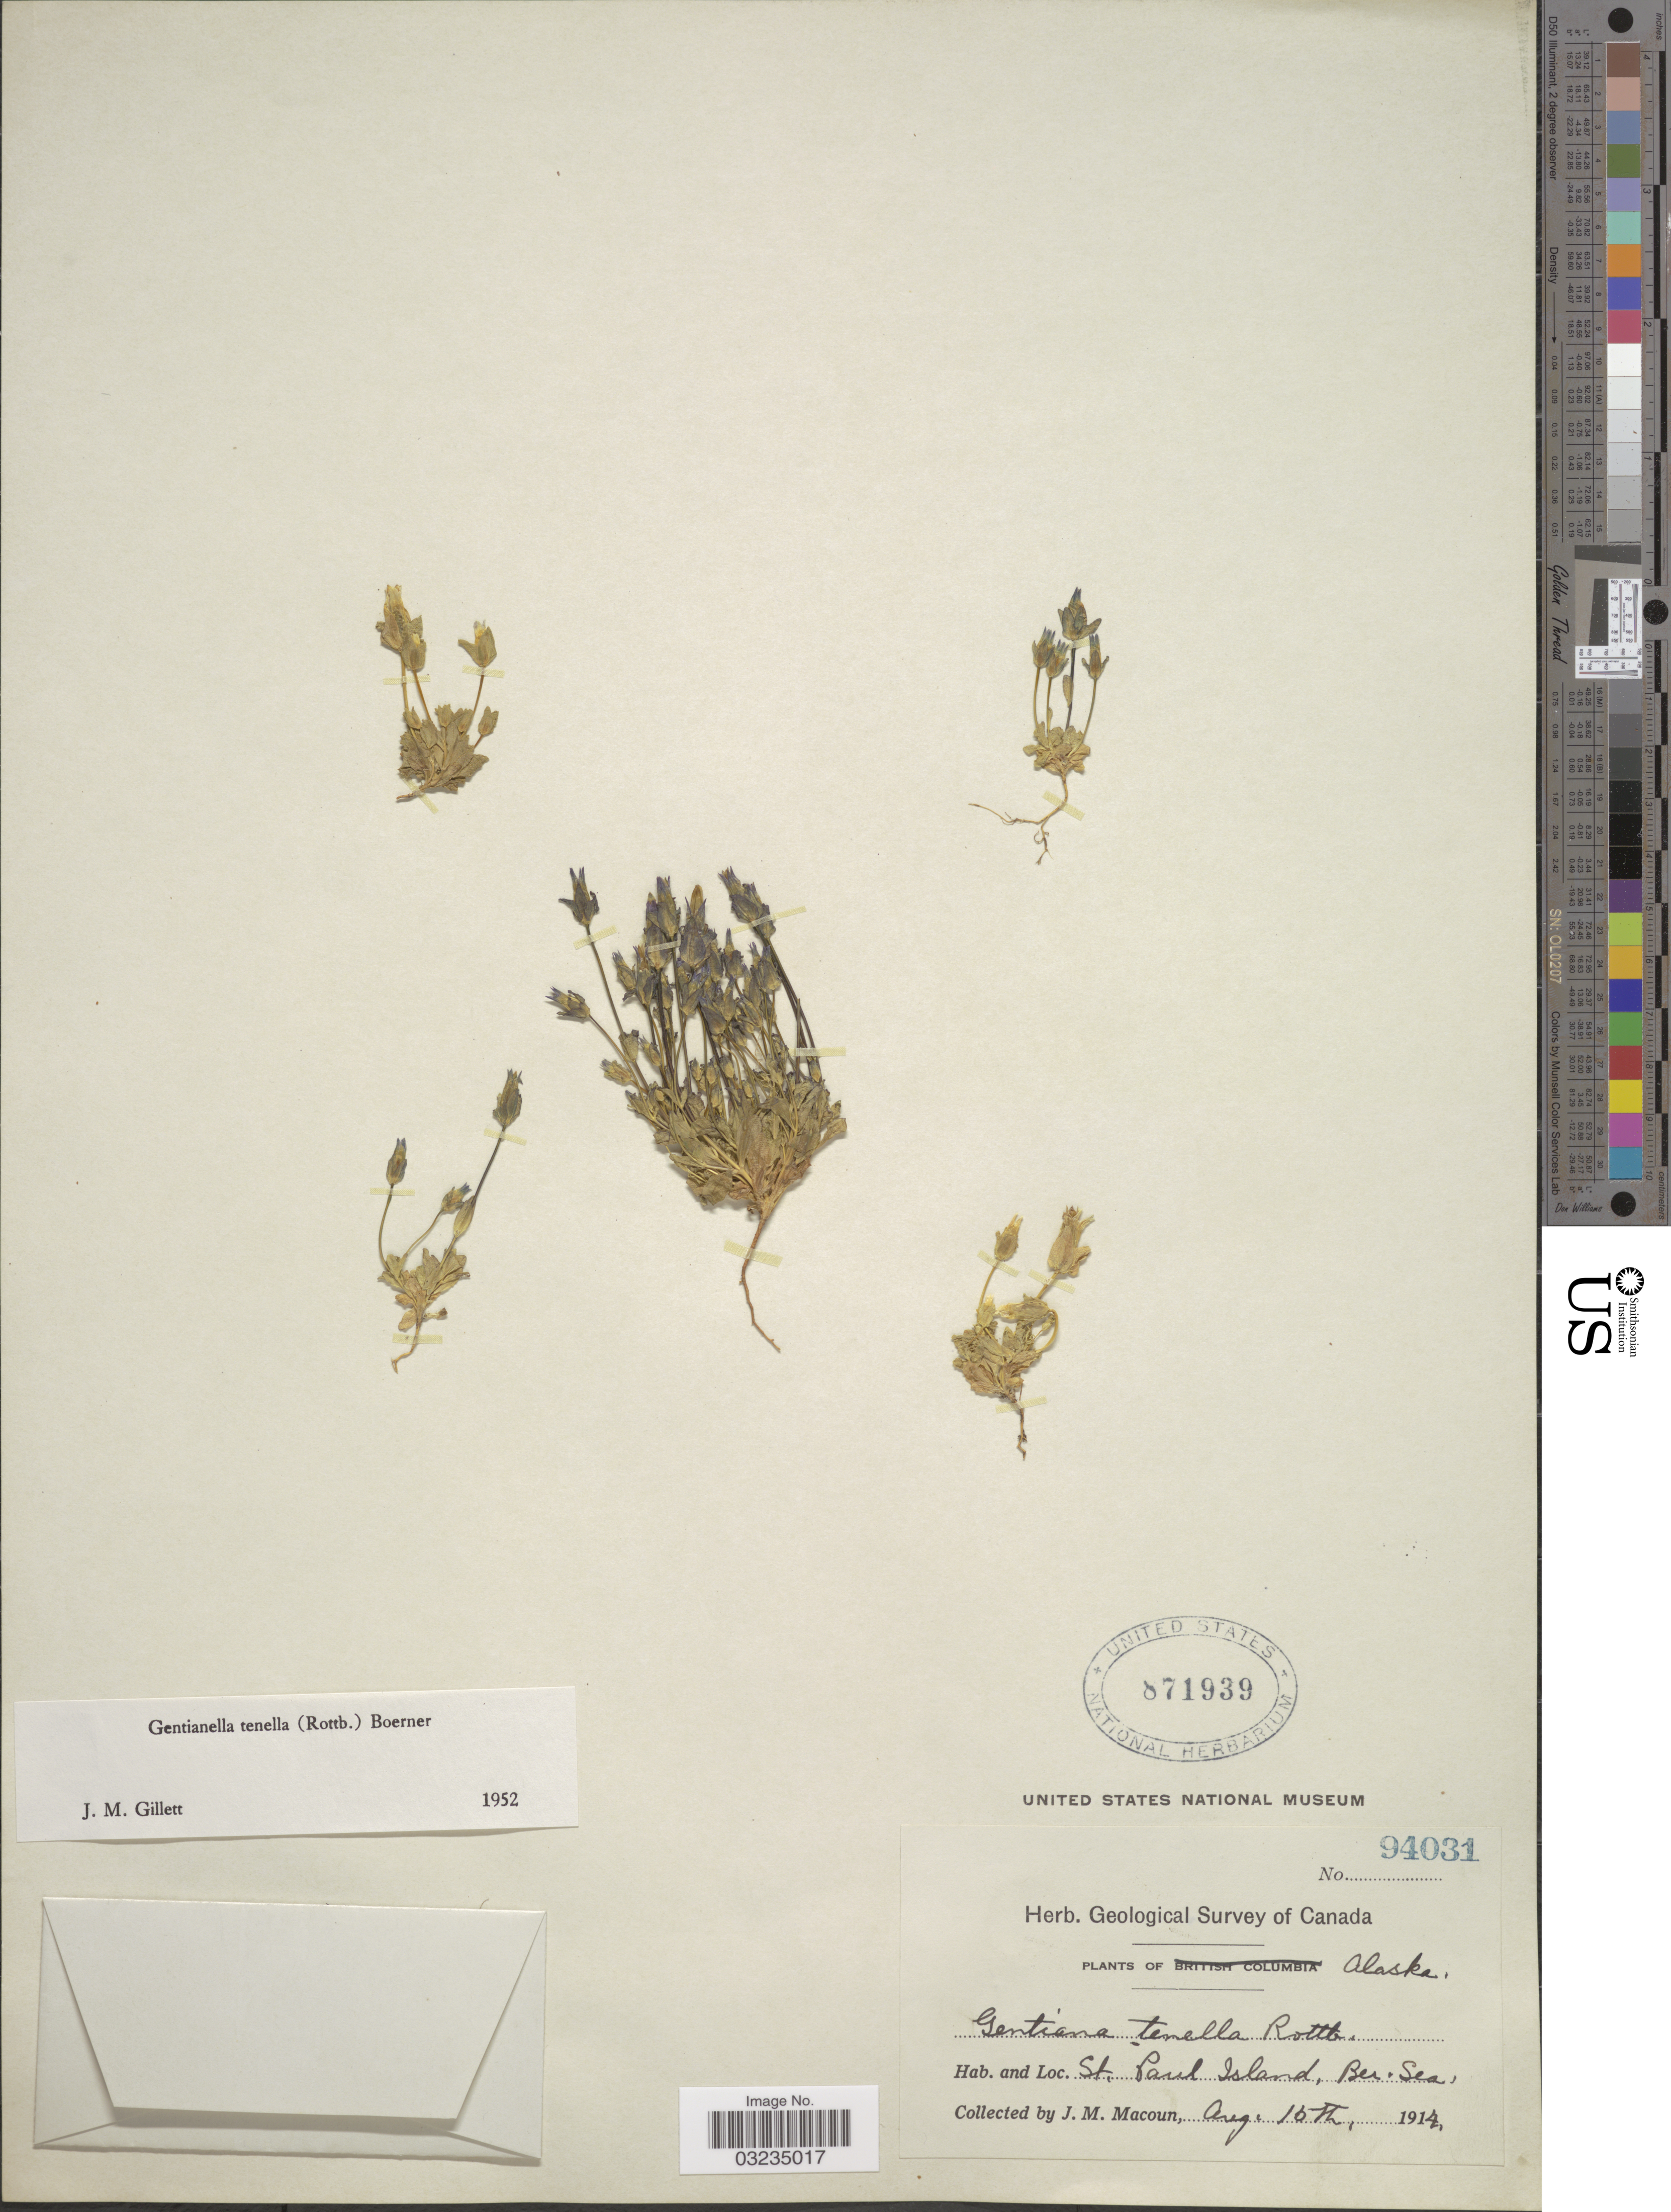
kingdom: Plantae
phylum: Tracheophyta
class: Magnoliopsida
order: Gentianales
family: Gentianaceae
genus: Gentiana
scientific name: Gentiana tenella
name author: Rottb.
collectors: J. M. Macoun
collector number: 94031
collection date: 1914-08-15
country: United States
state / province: Alaska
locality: St. Paul Island, Ber. Sea.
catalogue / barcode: US 871939